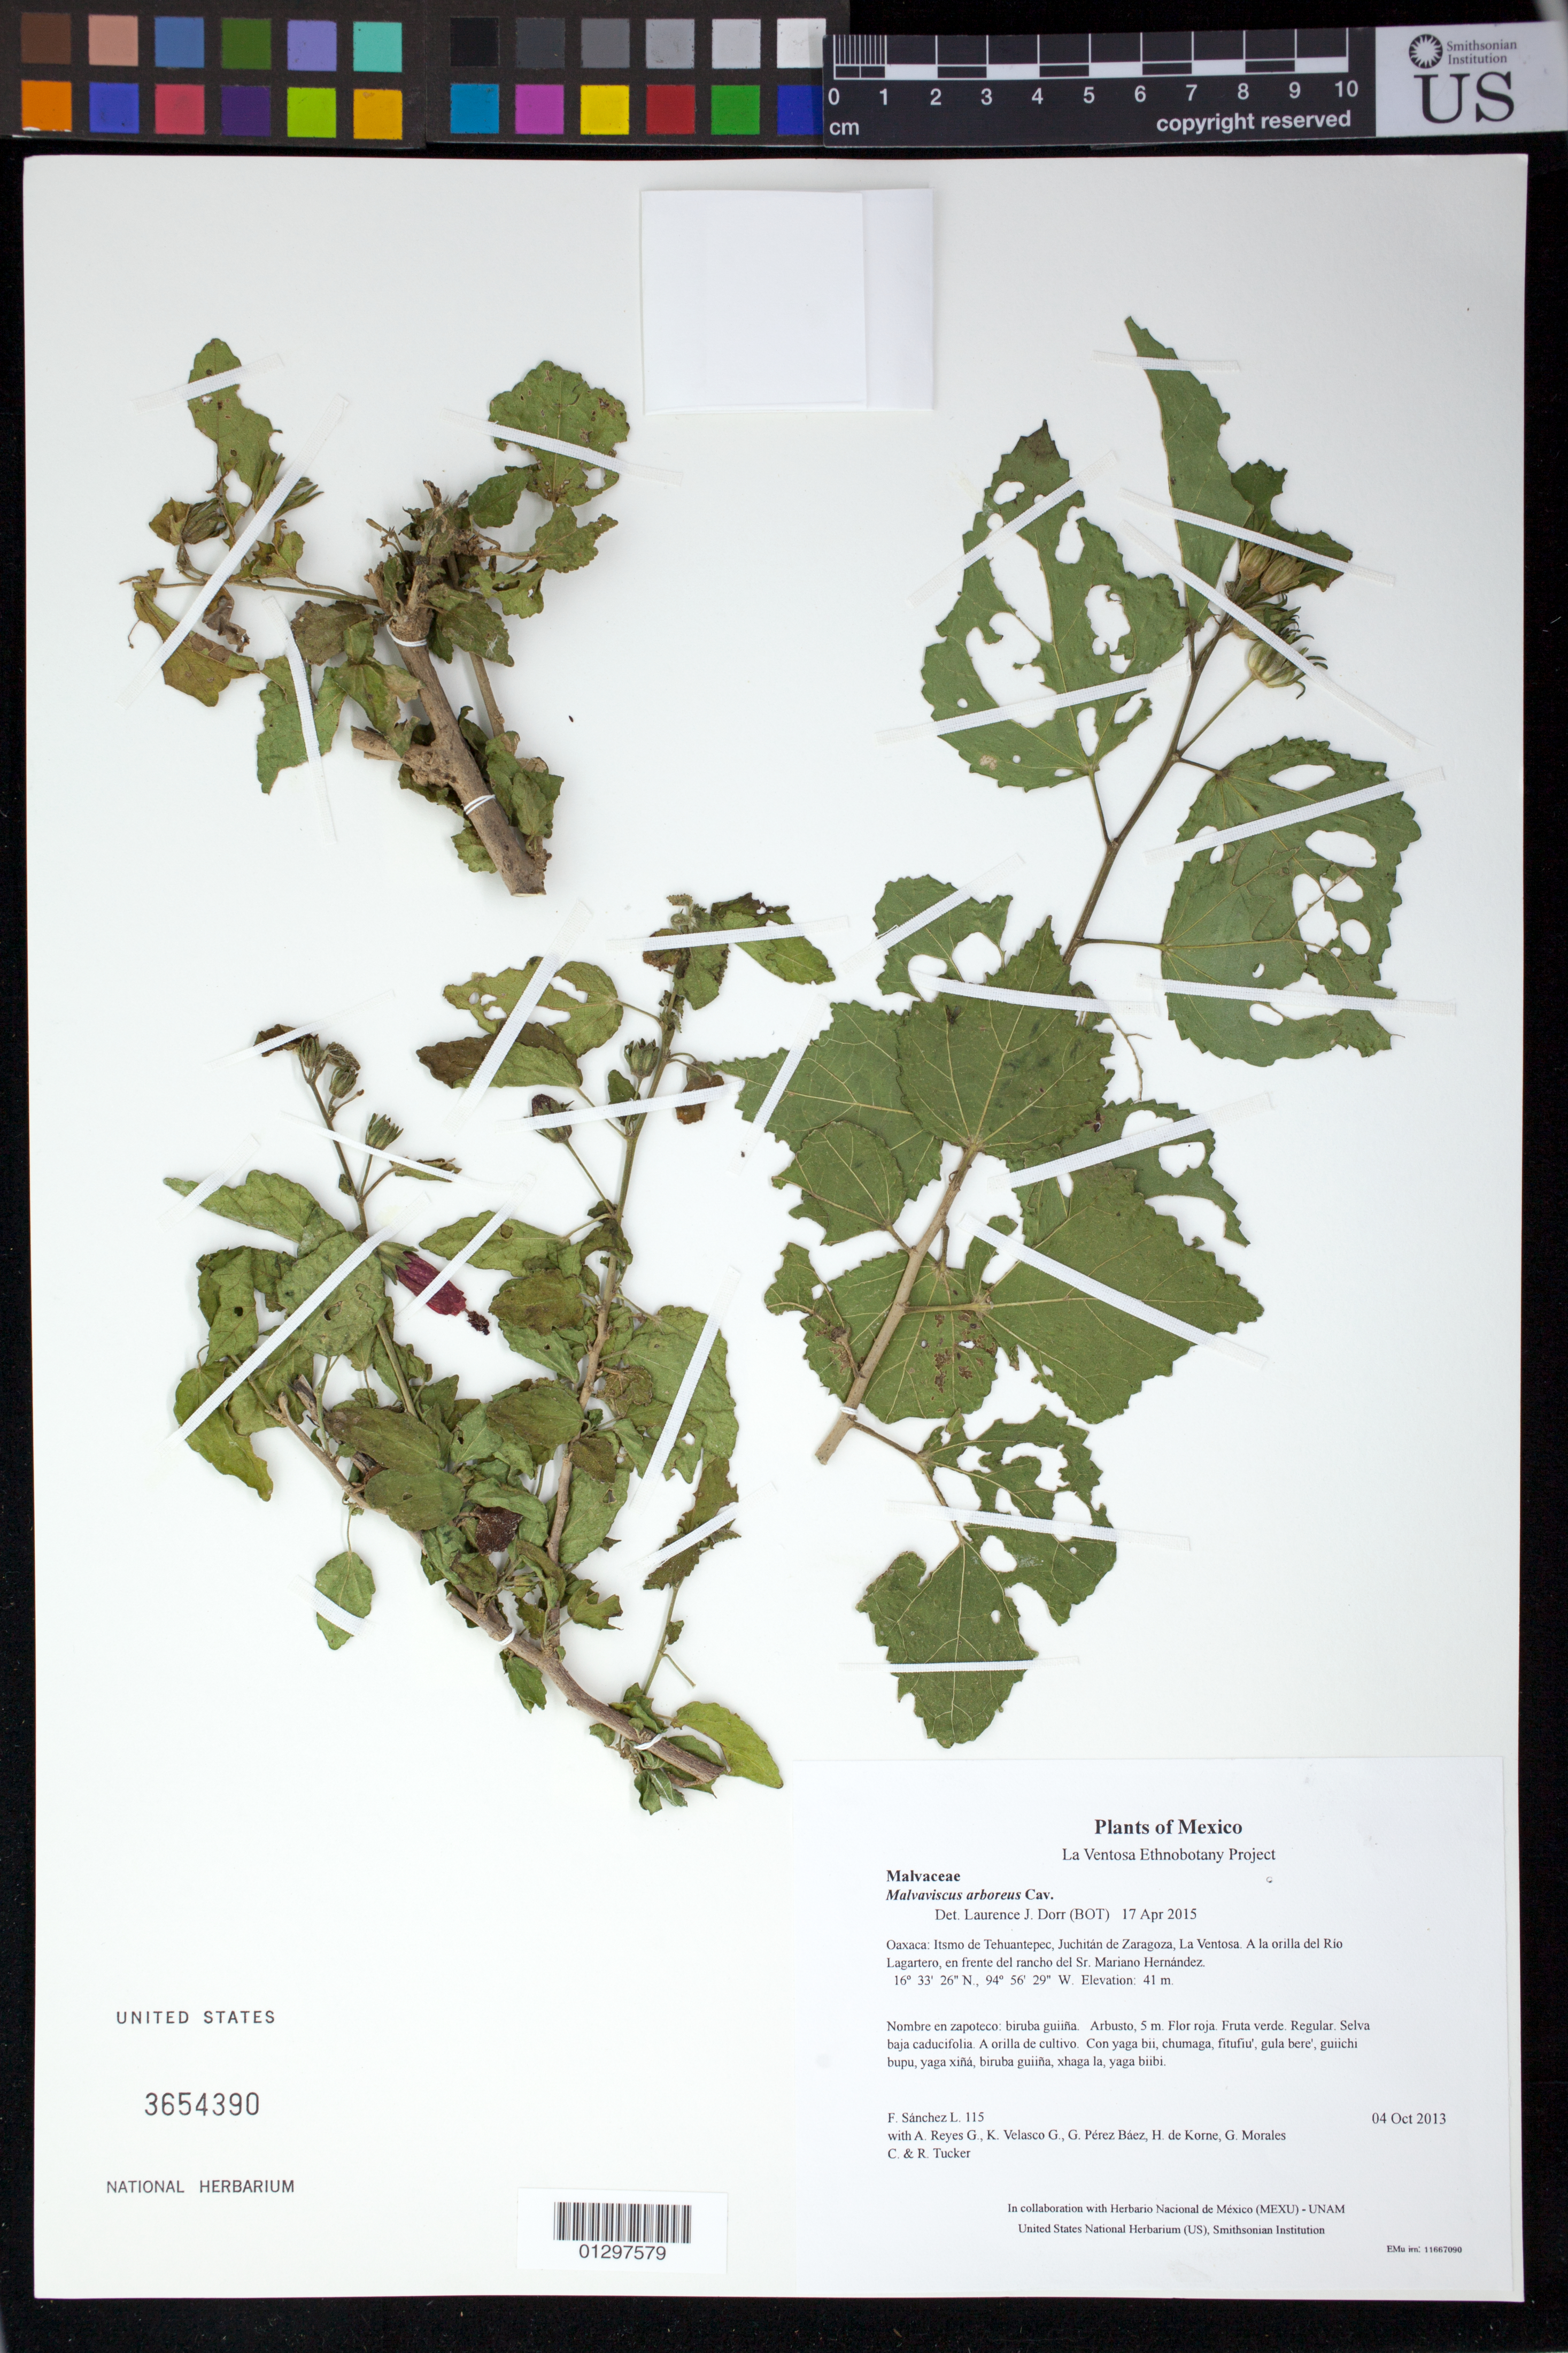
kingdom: Plantae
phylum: Tracheophyta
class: Magnoliopsida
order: Malvales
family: Malvaceae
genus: Malvaviscus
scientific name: Malvaviscus arboreus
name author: Cav.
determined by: Dorr, L. J., (BOT), Smithsonian Institution - National Museum of Natural History (UNITED STATES)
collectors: F. Sánchez L., A. Reyes G., K. Velasco G., G. Pérez Báez, H. de Korne, G. Morales C. & R. Tucker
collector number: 115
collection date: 2013-10-04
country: Mexico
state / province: Oaxaca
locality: Itsmo de Tehuantepec, Juchitán de Zaragoza, La Ventosa. A la orilla del Río Lagartero, en frente del rancho del Sr. Mariano Hernández.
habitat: Selva baja caducifolia. A orilla de cultivo.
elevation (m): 41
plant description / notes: JEBOT, MEXU, SERO, SIPI, US; Yaga. 5 m. Guie' naxiña'. Cuaananaxhi naga'. Nuu.; tulipán de campo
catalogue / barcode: US 3654390